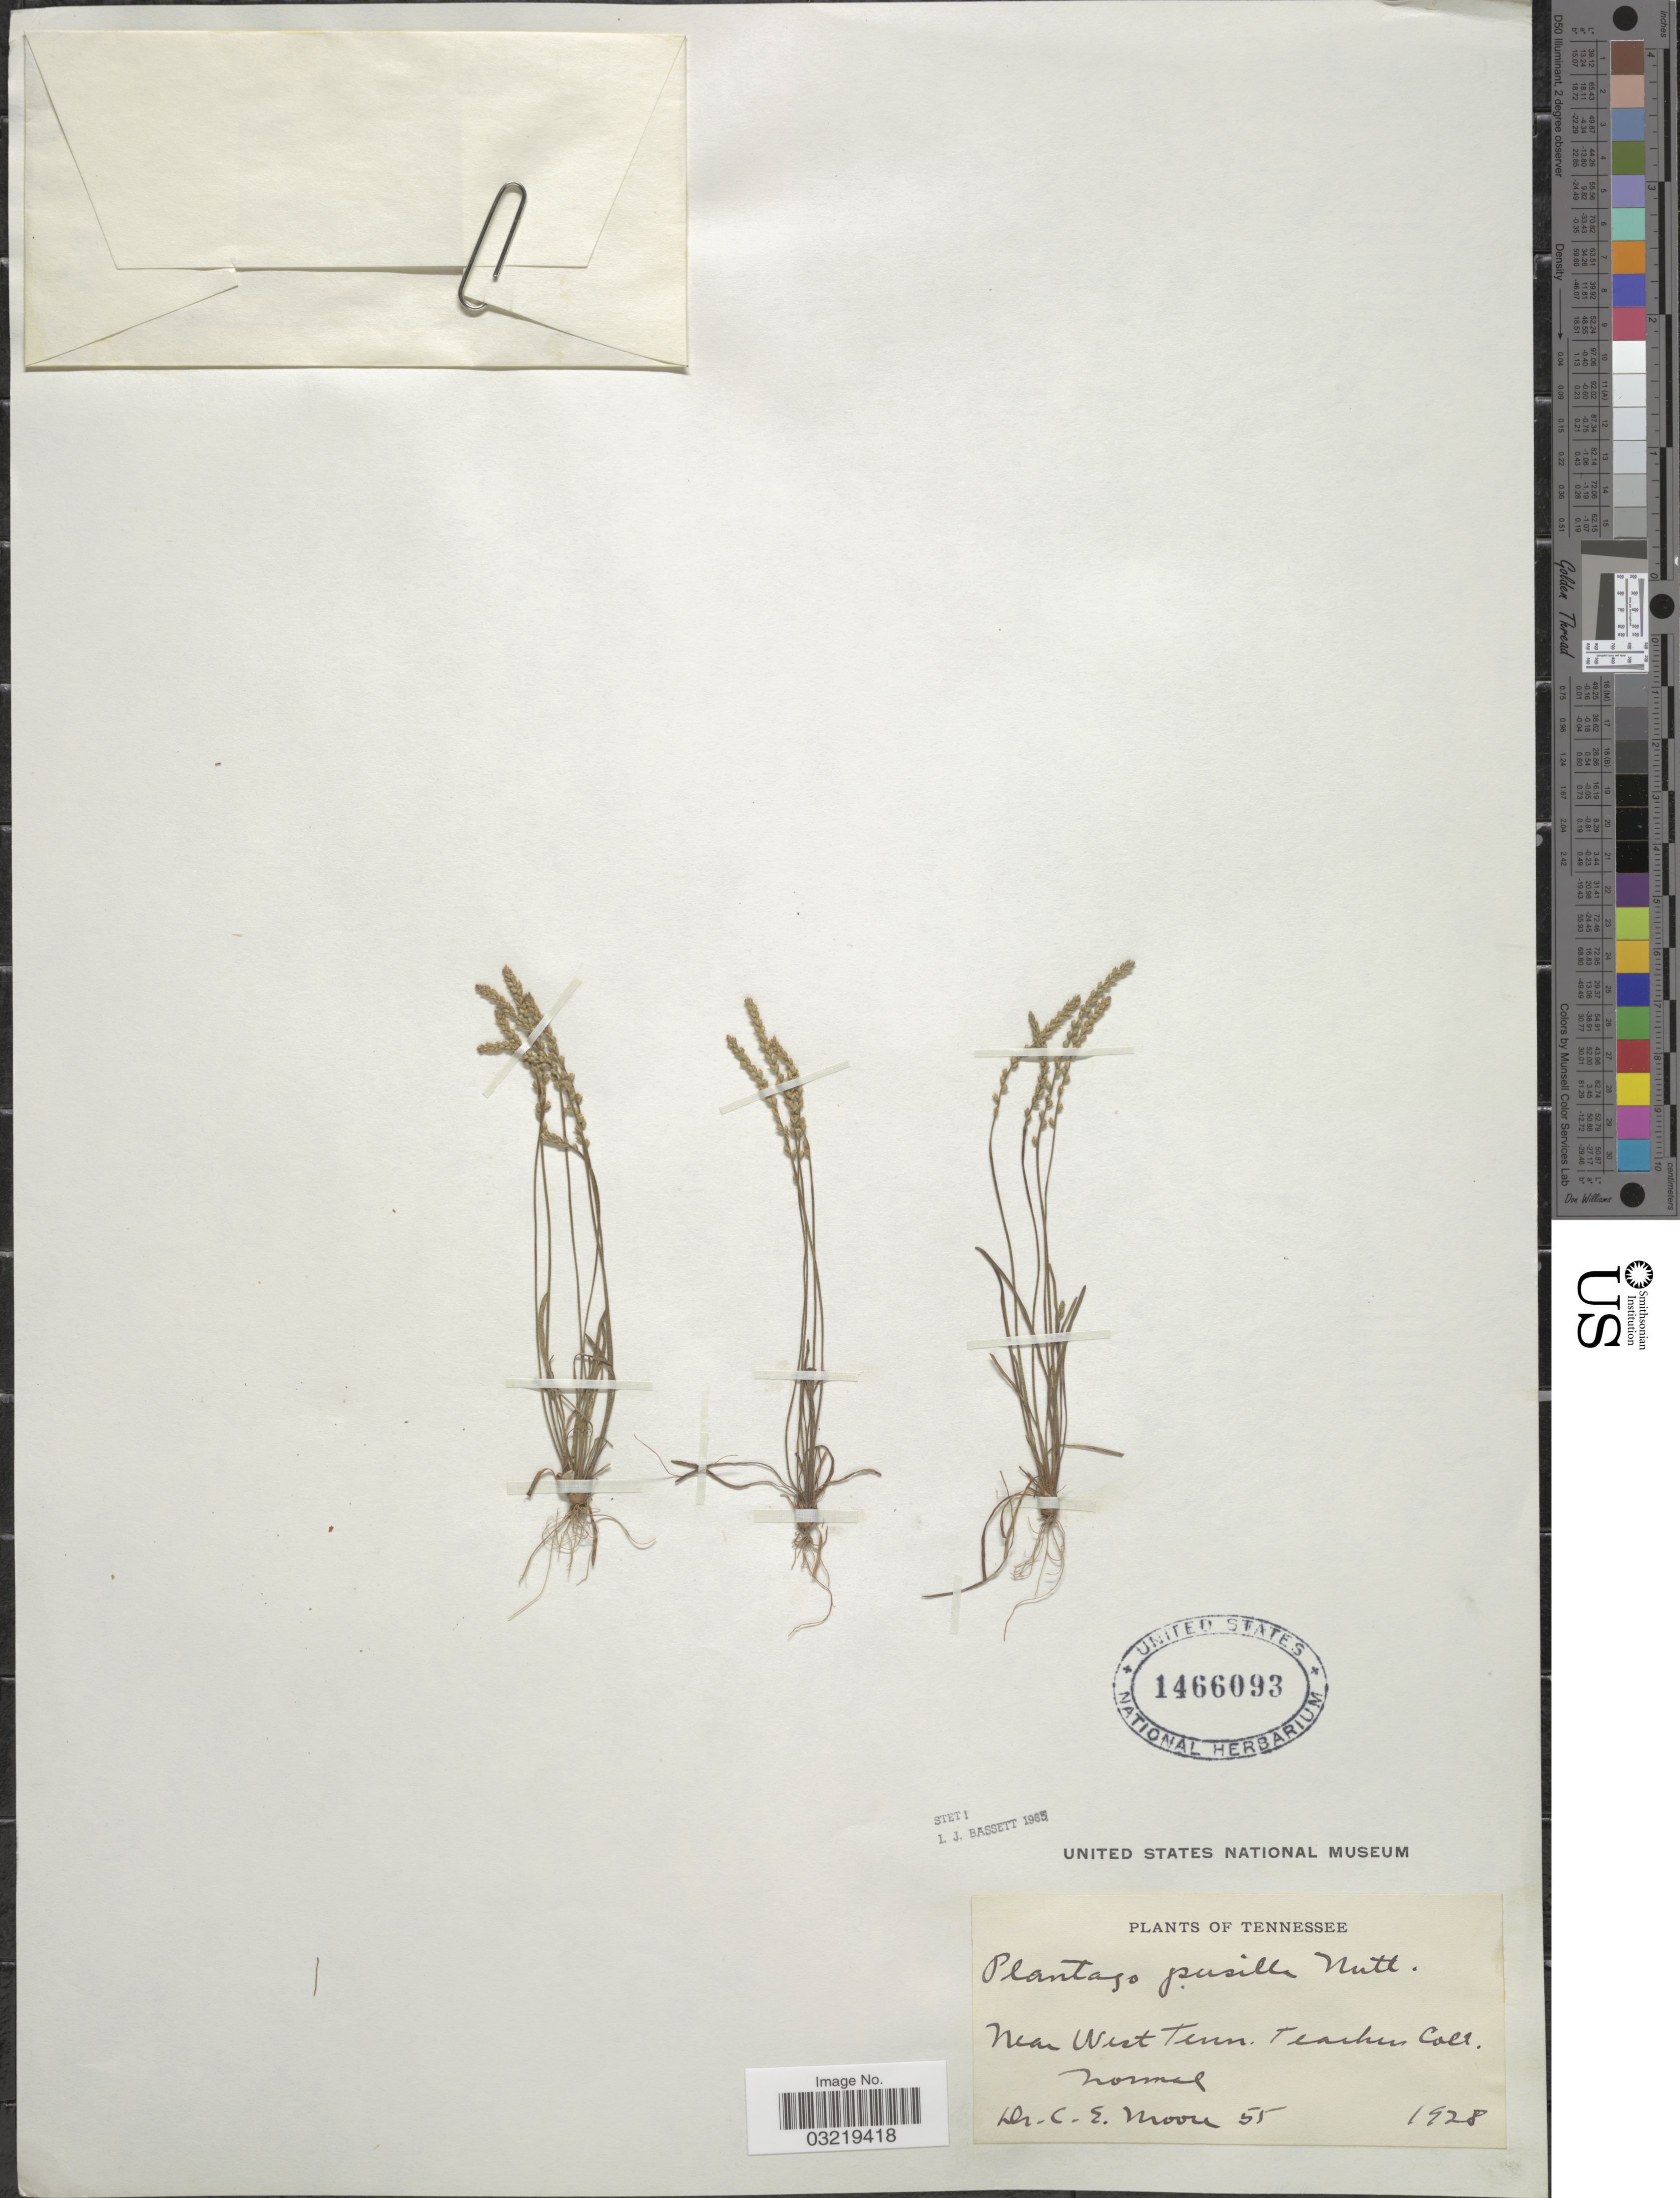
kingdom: Plantae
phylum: Tracheophyta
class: Magnoliopsida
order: Lamiales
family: Plantaginaceae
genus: Plantago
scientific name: Plantago pusilla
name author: Nutt.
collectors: C. Moore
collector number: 55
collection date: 1928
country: United States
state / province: Tennessee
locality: Near West Tenn. Teachers Coll. Normal.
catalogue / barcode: US 1466093